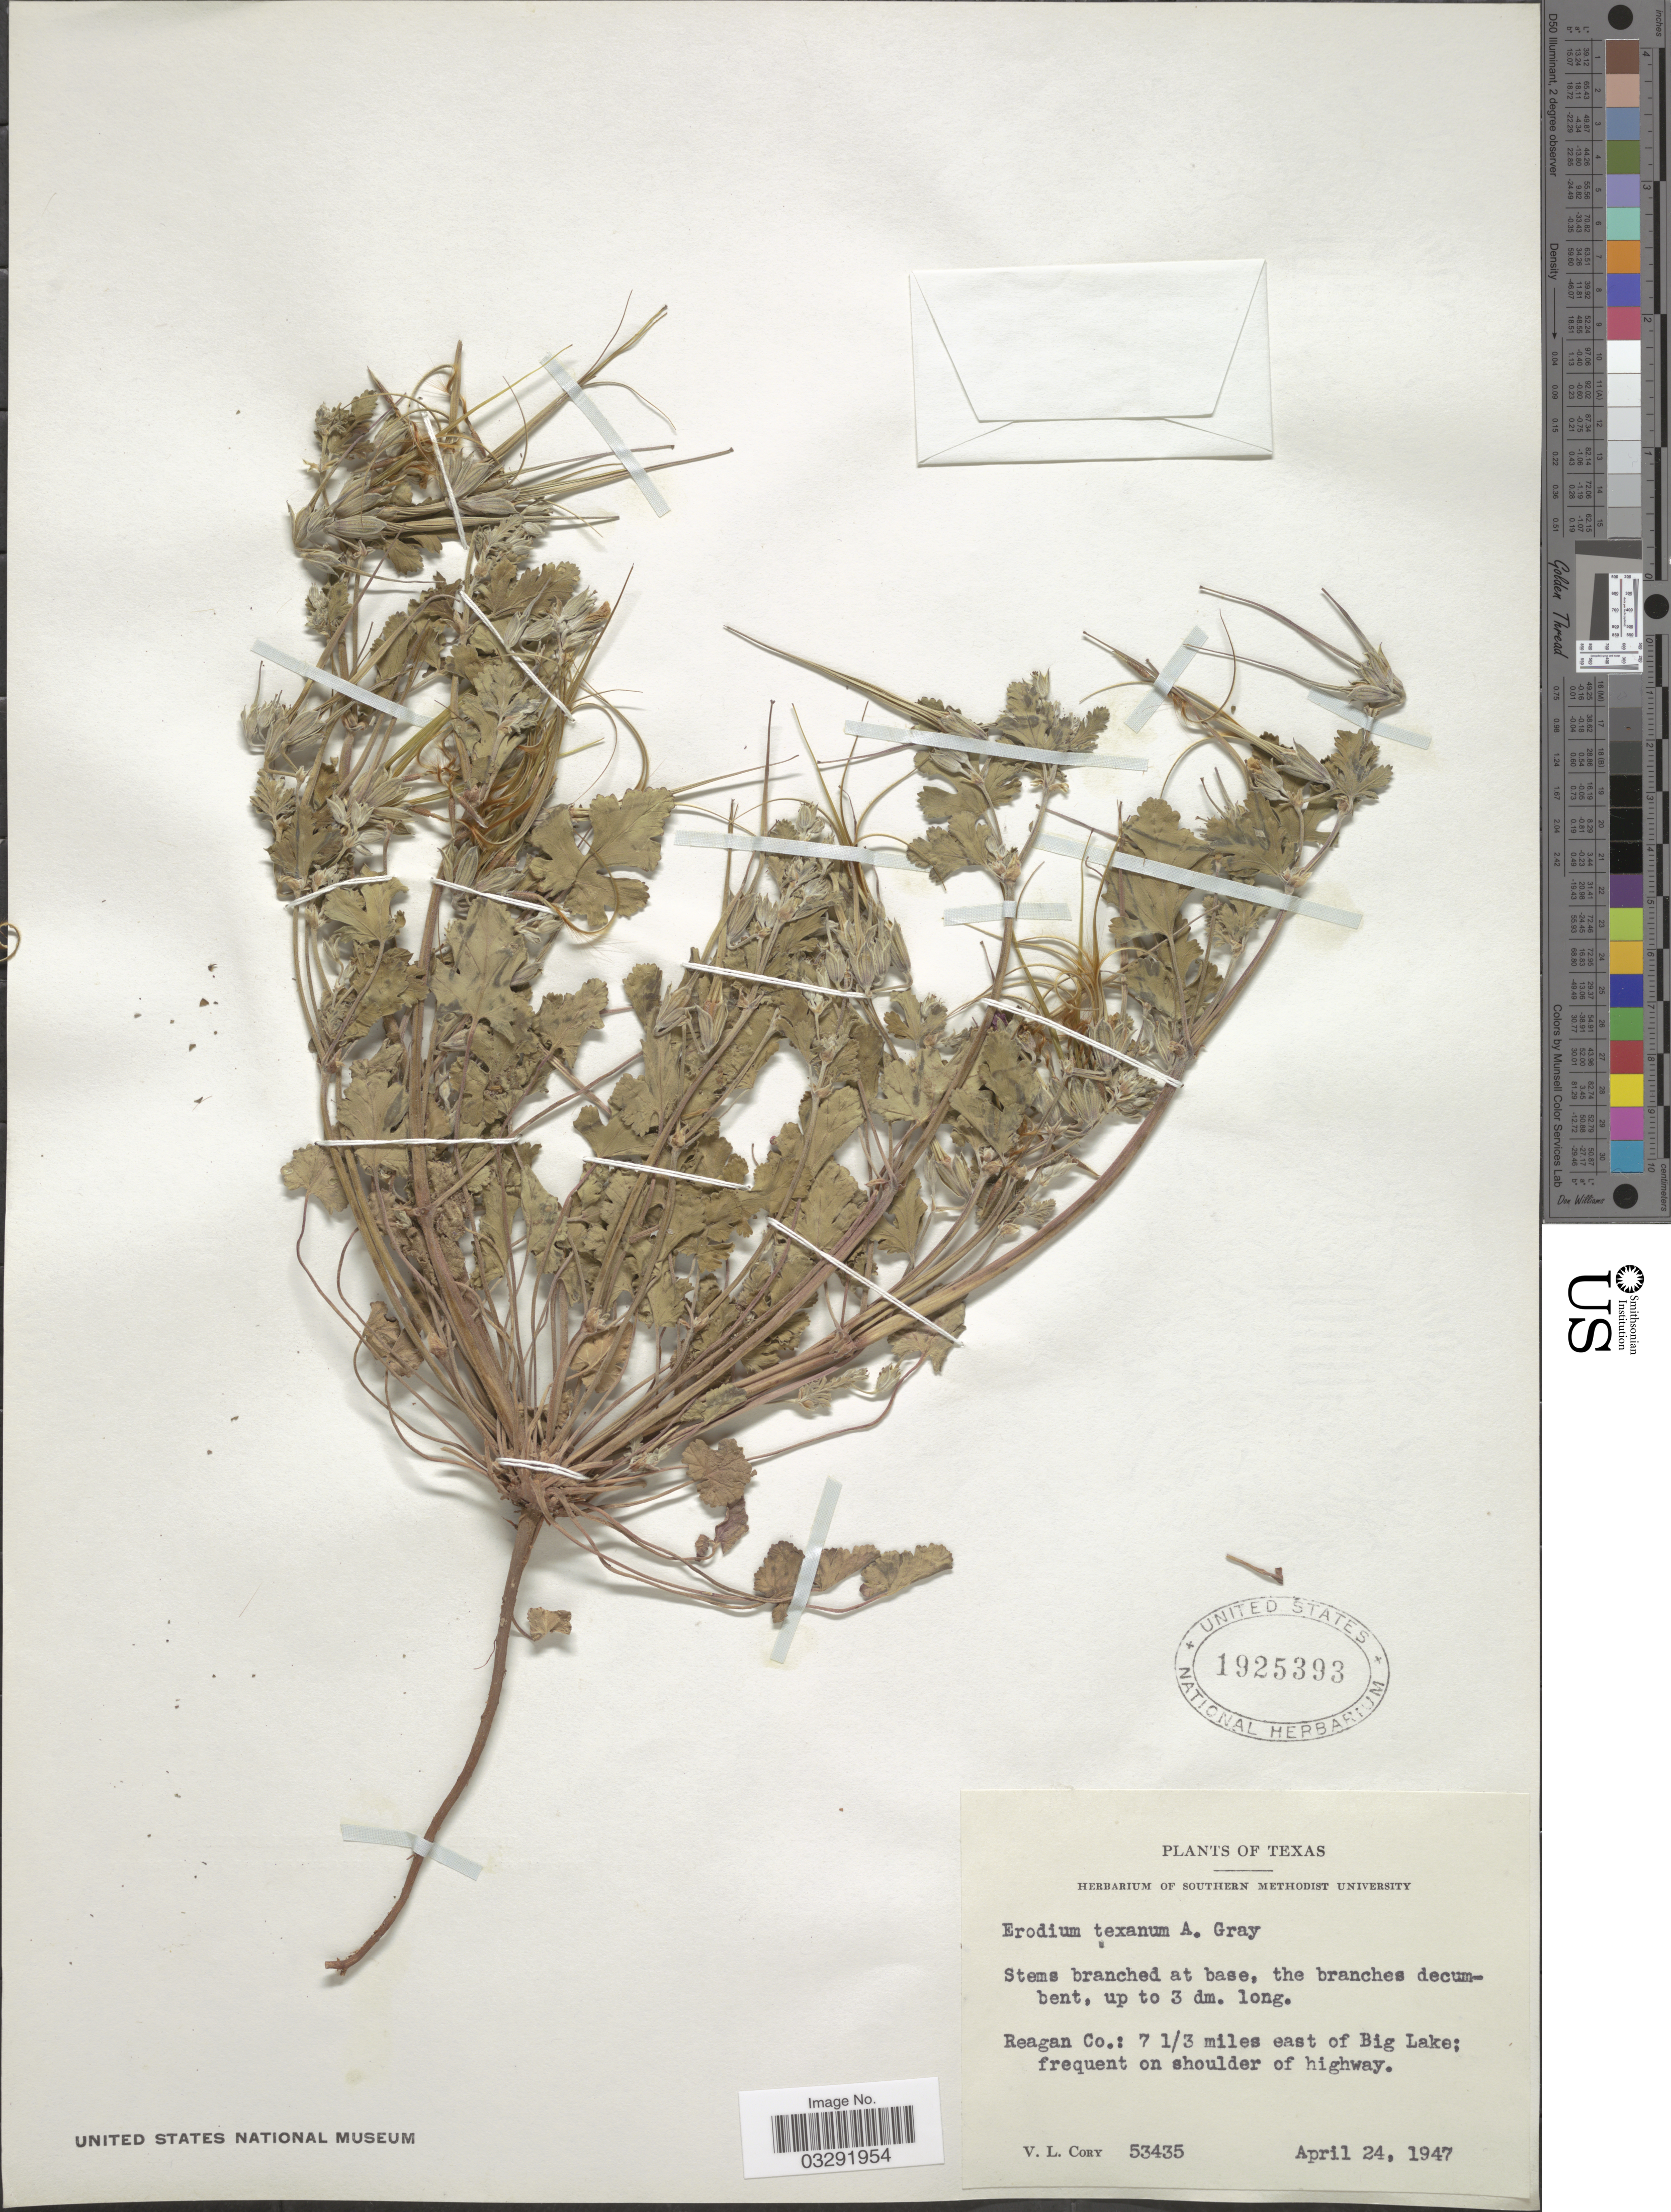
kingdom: Plantae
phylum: Tracheophyta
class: Magnoliopsida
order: Geraniales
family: Geraniaceae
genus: Erodium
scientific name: Erodium texanum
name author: A. Gray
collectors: V. Cory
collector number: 53435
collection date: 1947-04-24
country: United States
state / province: Texas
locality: Reagan Co.: 7 1/3 miles east of Big Lake.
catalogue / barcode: US 1925393